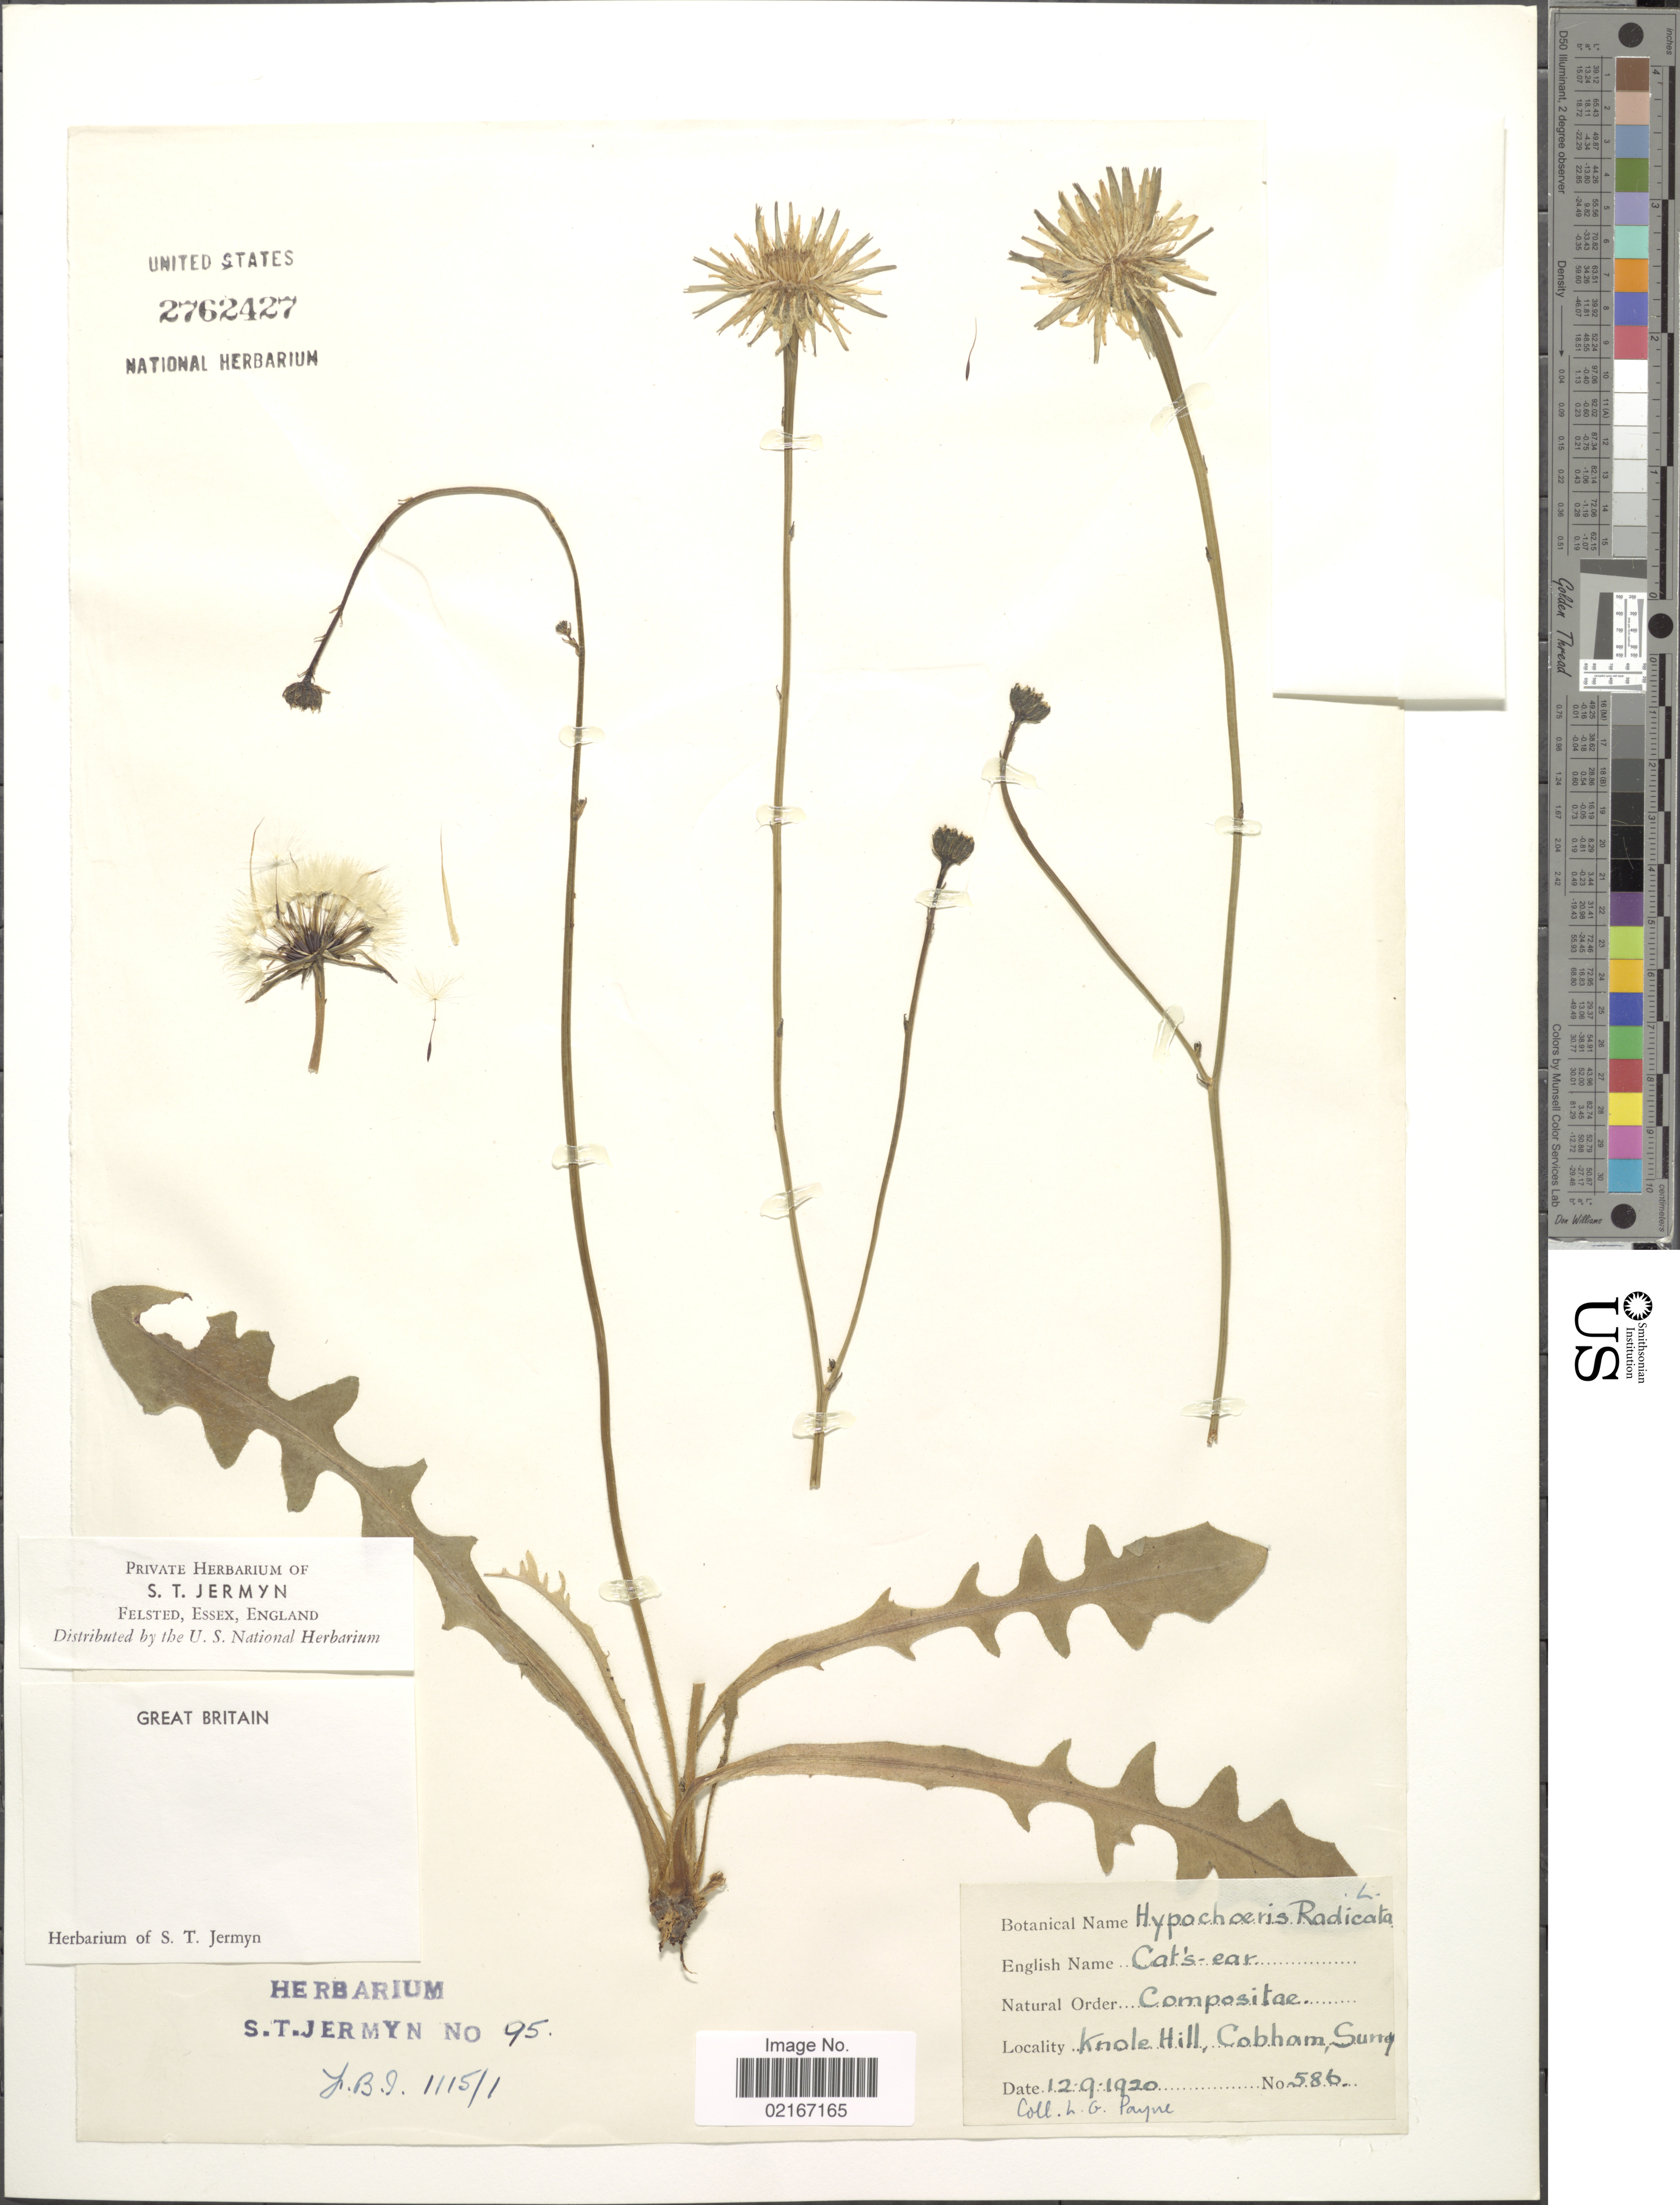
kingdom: Plantae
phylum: Tracheophyta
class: Magnoliopsida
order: Asterales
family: Asteraceae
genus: Hypochaeris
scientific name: Hypochaeris radicata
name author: L.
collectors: L. Payne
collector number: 586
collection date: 1920-09-12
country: United Kingdom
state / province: England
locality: Knowle Hill, Cobham, Surrey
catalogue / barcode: US 2762427